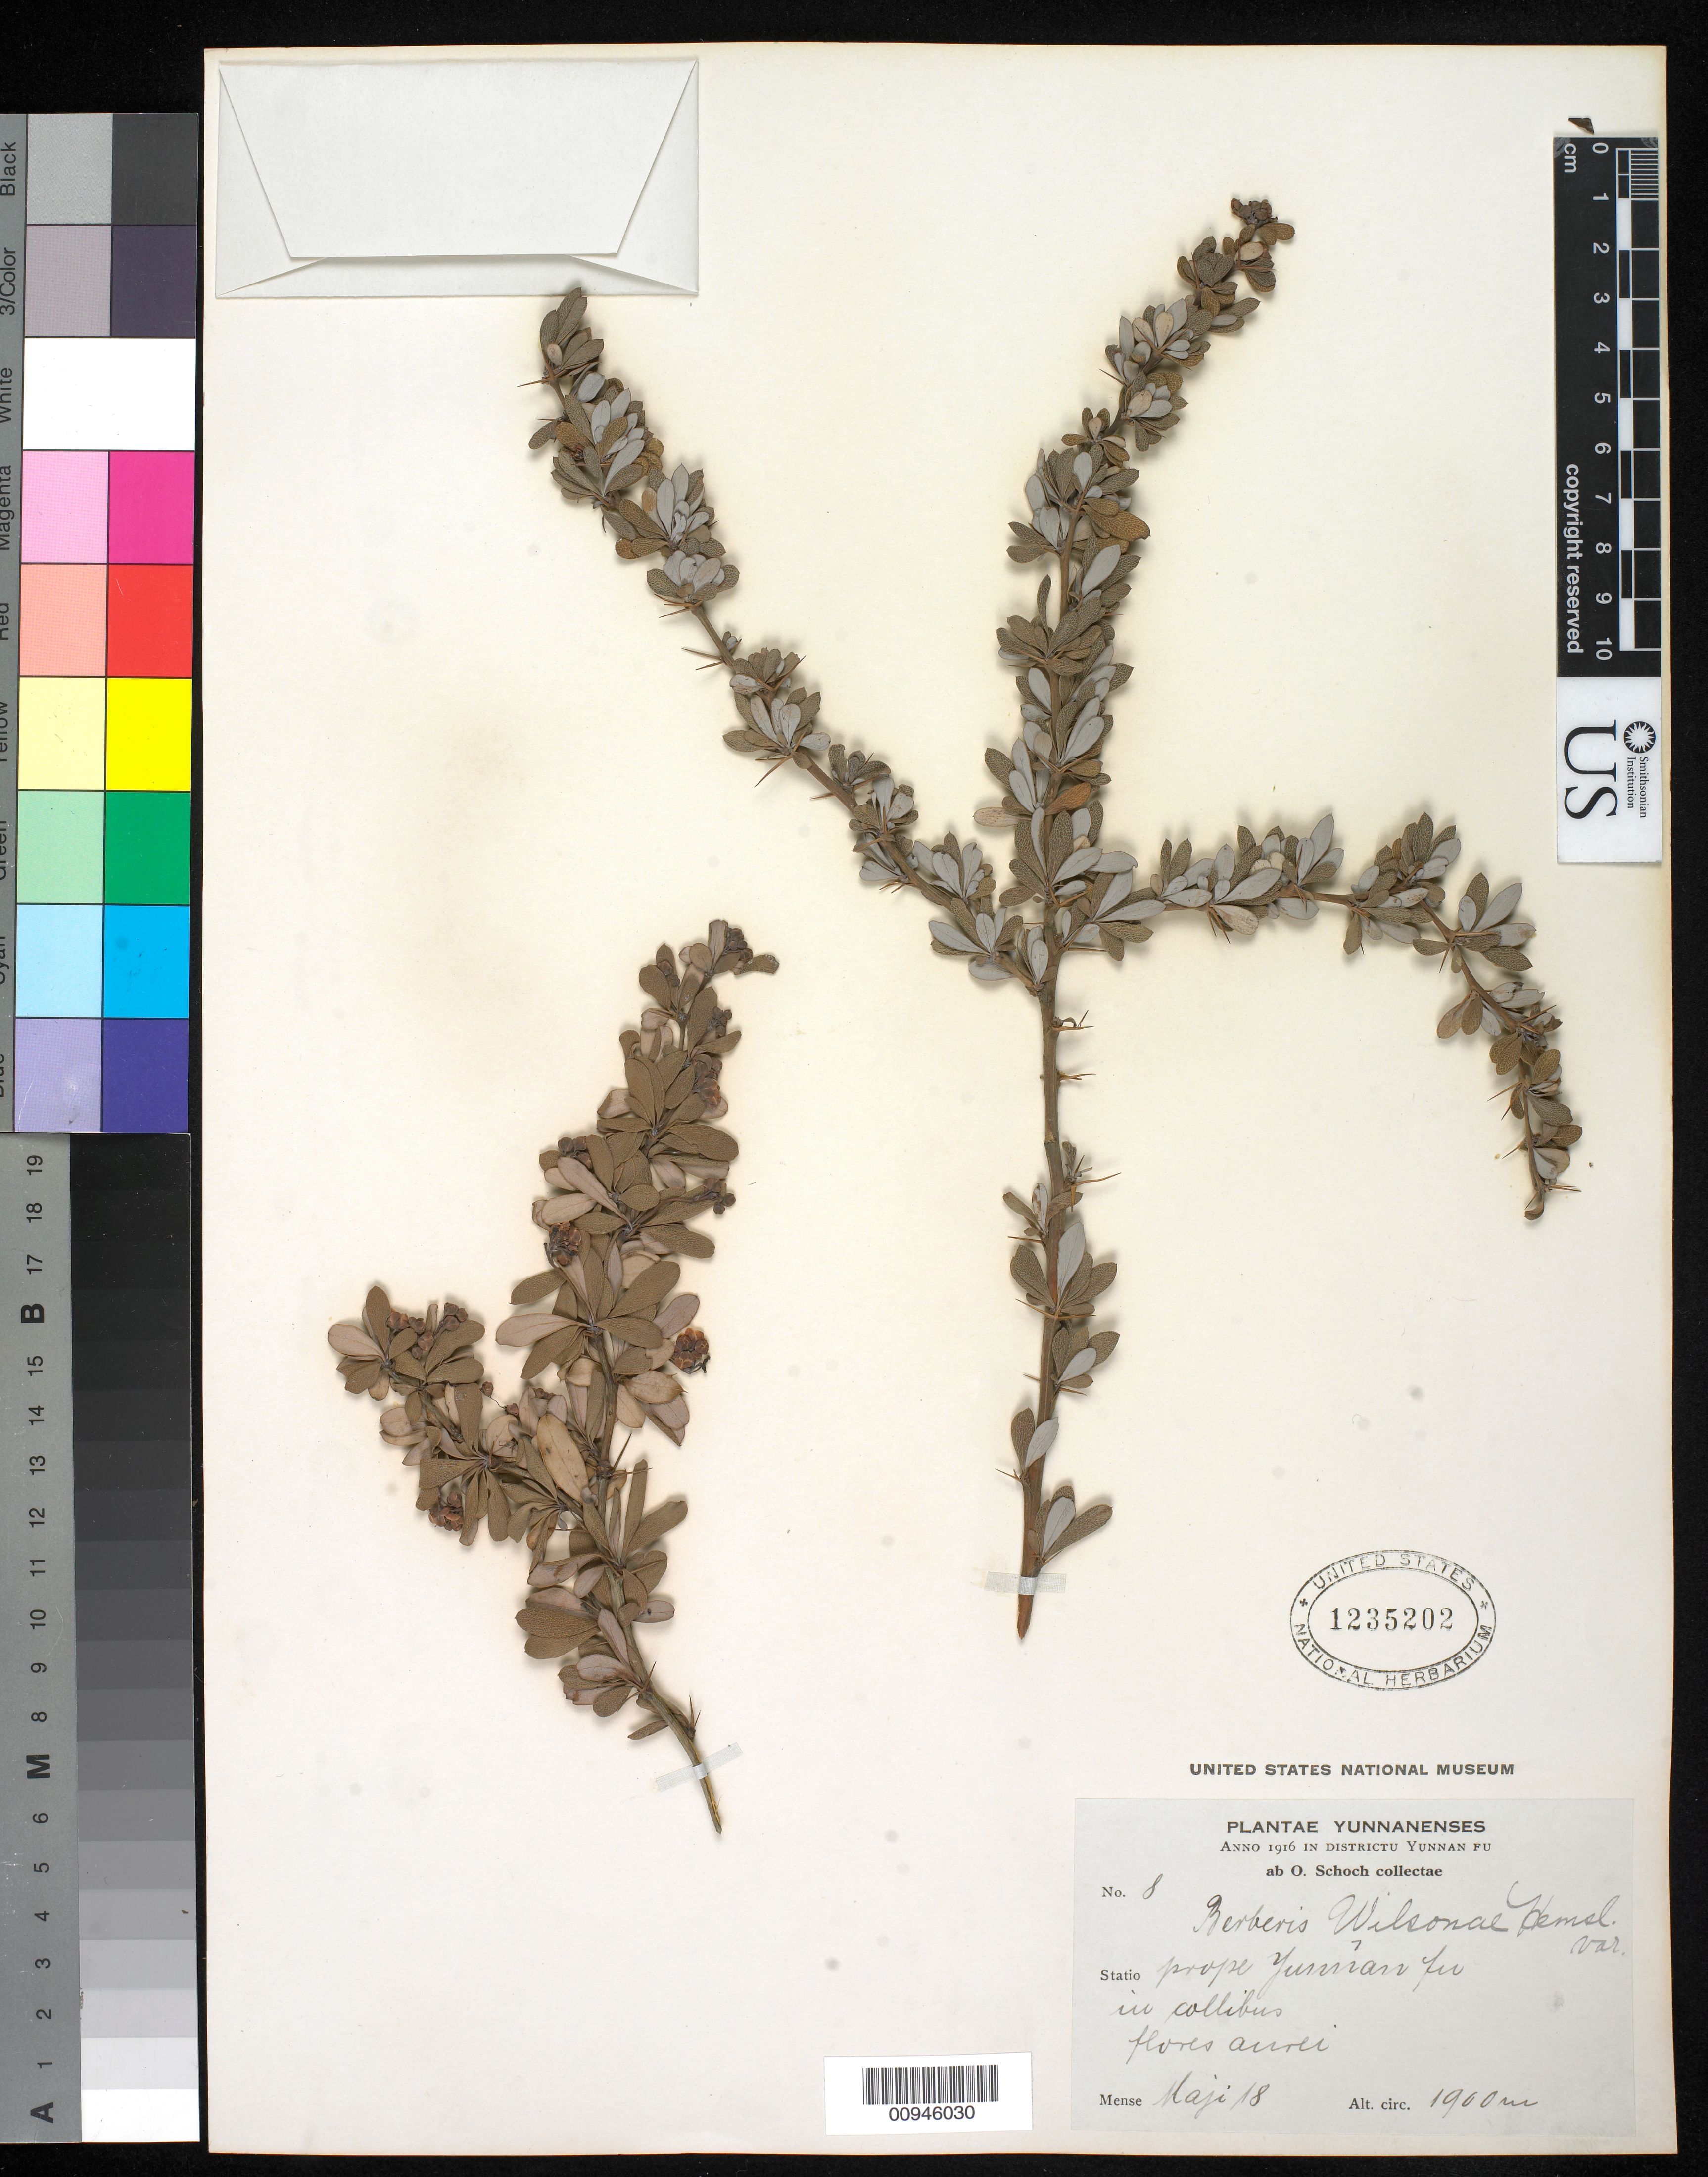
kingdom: Plantae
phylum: Tracheophyta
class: Magnoliopsida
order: Ranunculales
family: Berberidaceae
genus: Berberis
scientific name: Berberis wilsoniae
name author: Hemsl.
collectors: O. Schoch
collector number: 8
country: China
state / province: Yunnan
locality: Yunnan Fu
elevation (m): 1900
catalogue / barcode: US 1235202